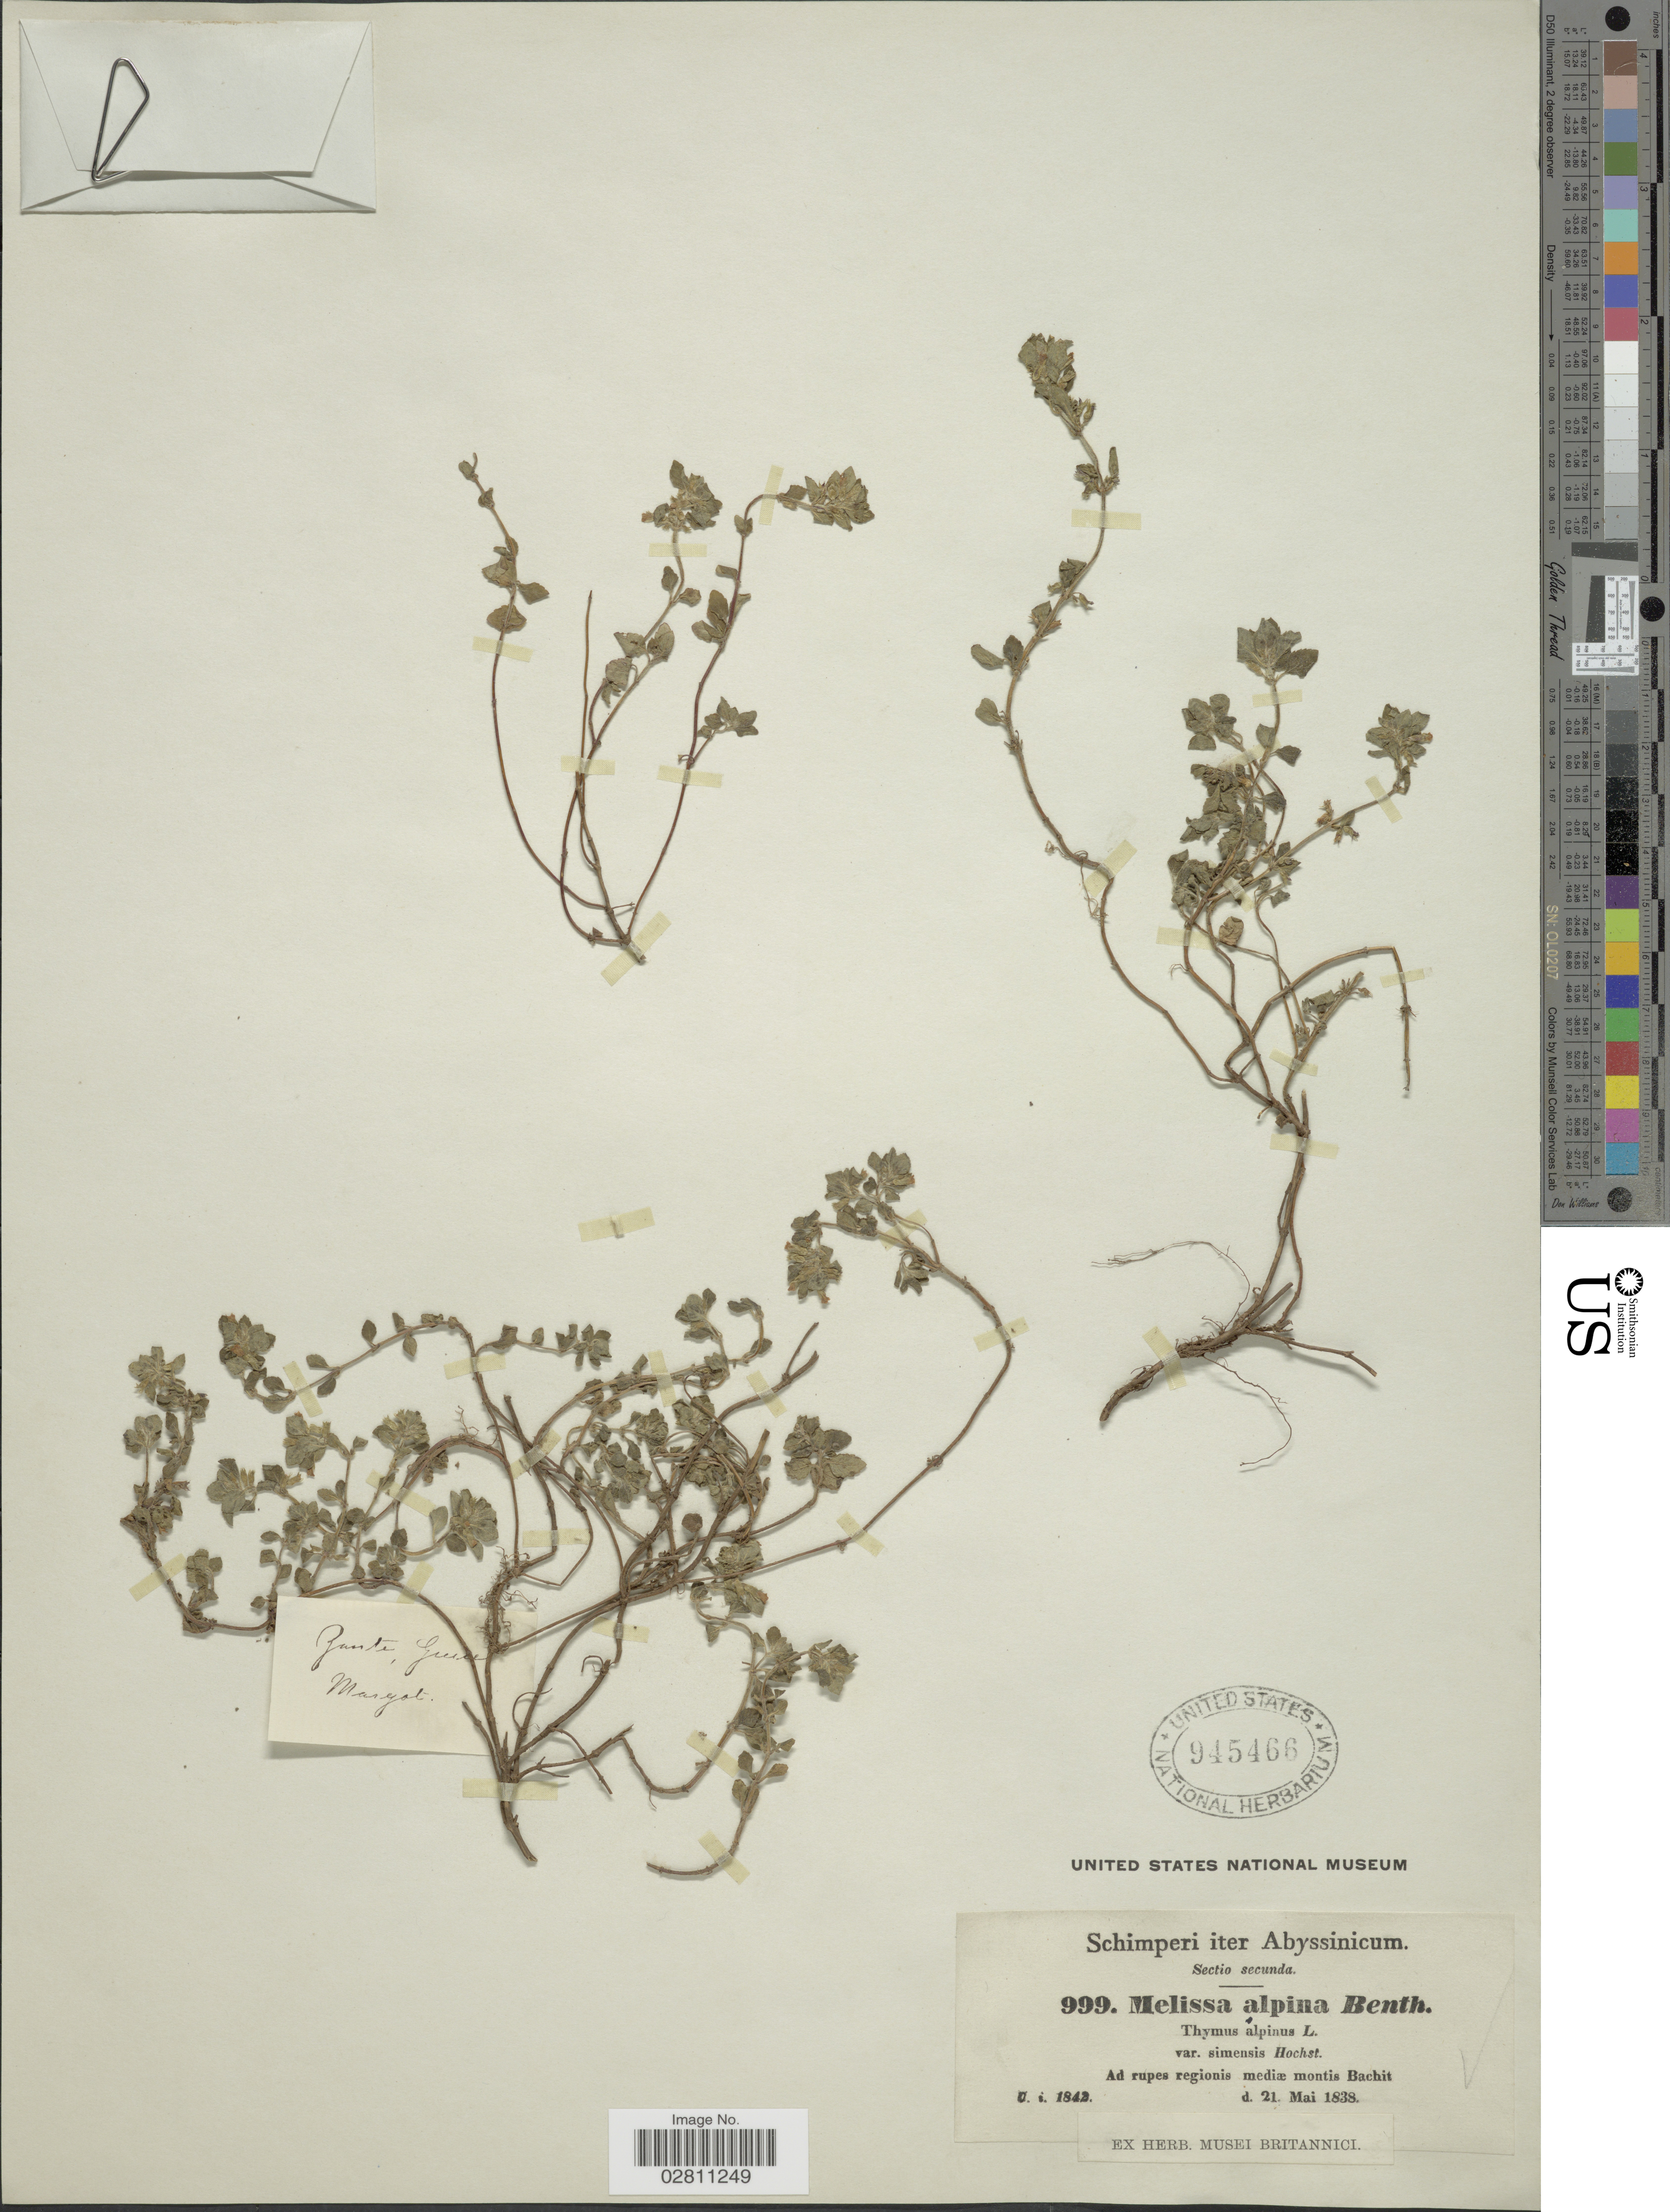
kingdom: Plantae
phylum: Tracheophyta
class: Magnoliopsida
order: Lamiales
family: Lamiaceae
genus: Clinopodium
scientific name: Clinopodium alpinum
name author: (L.) Kuntze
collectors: -. Schimper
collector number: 999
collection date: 1838-05-21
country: Eritrea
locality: Abyssinicum, Ad rupes regionis mediæ montis Bachit.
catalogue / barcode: US 945466